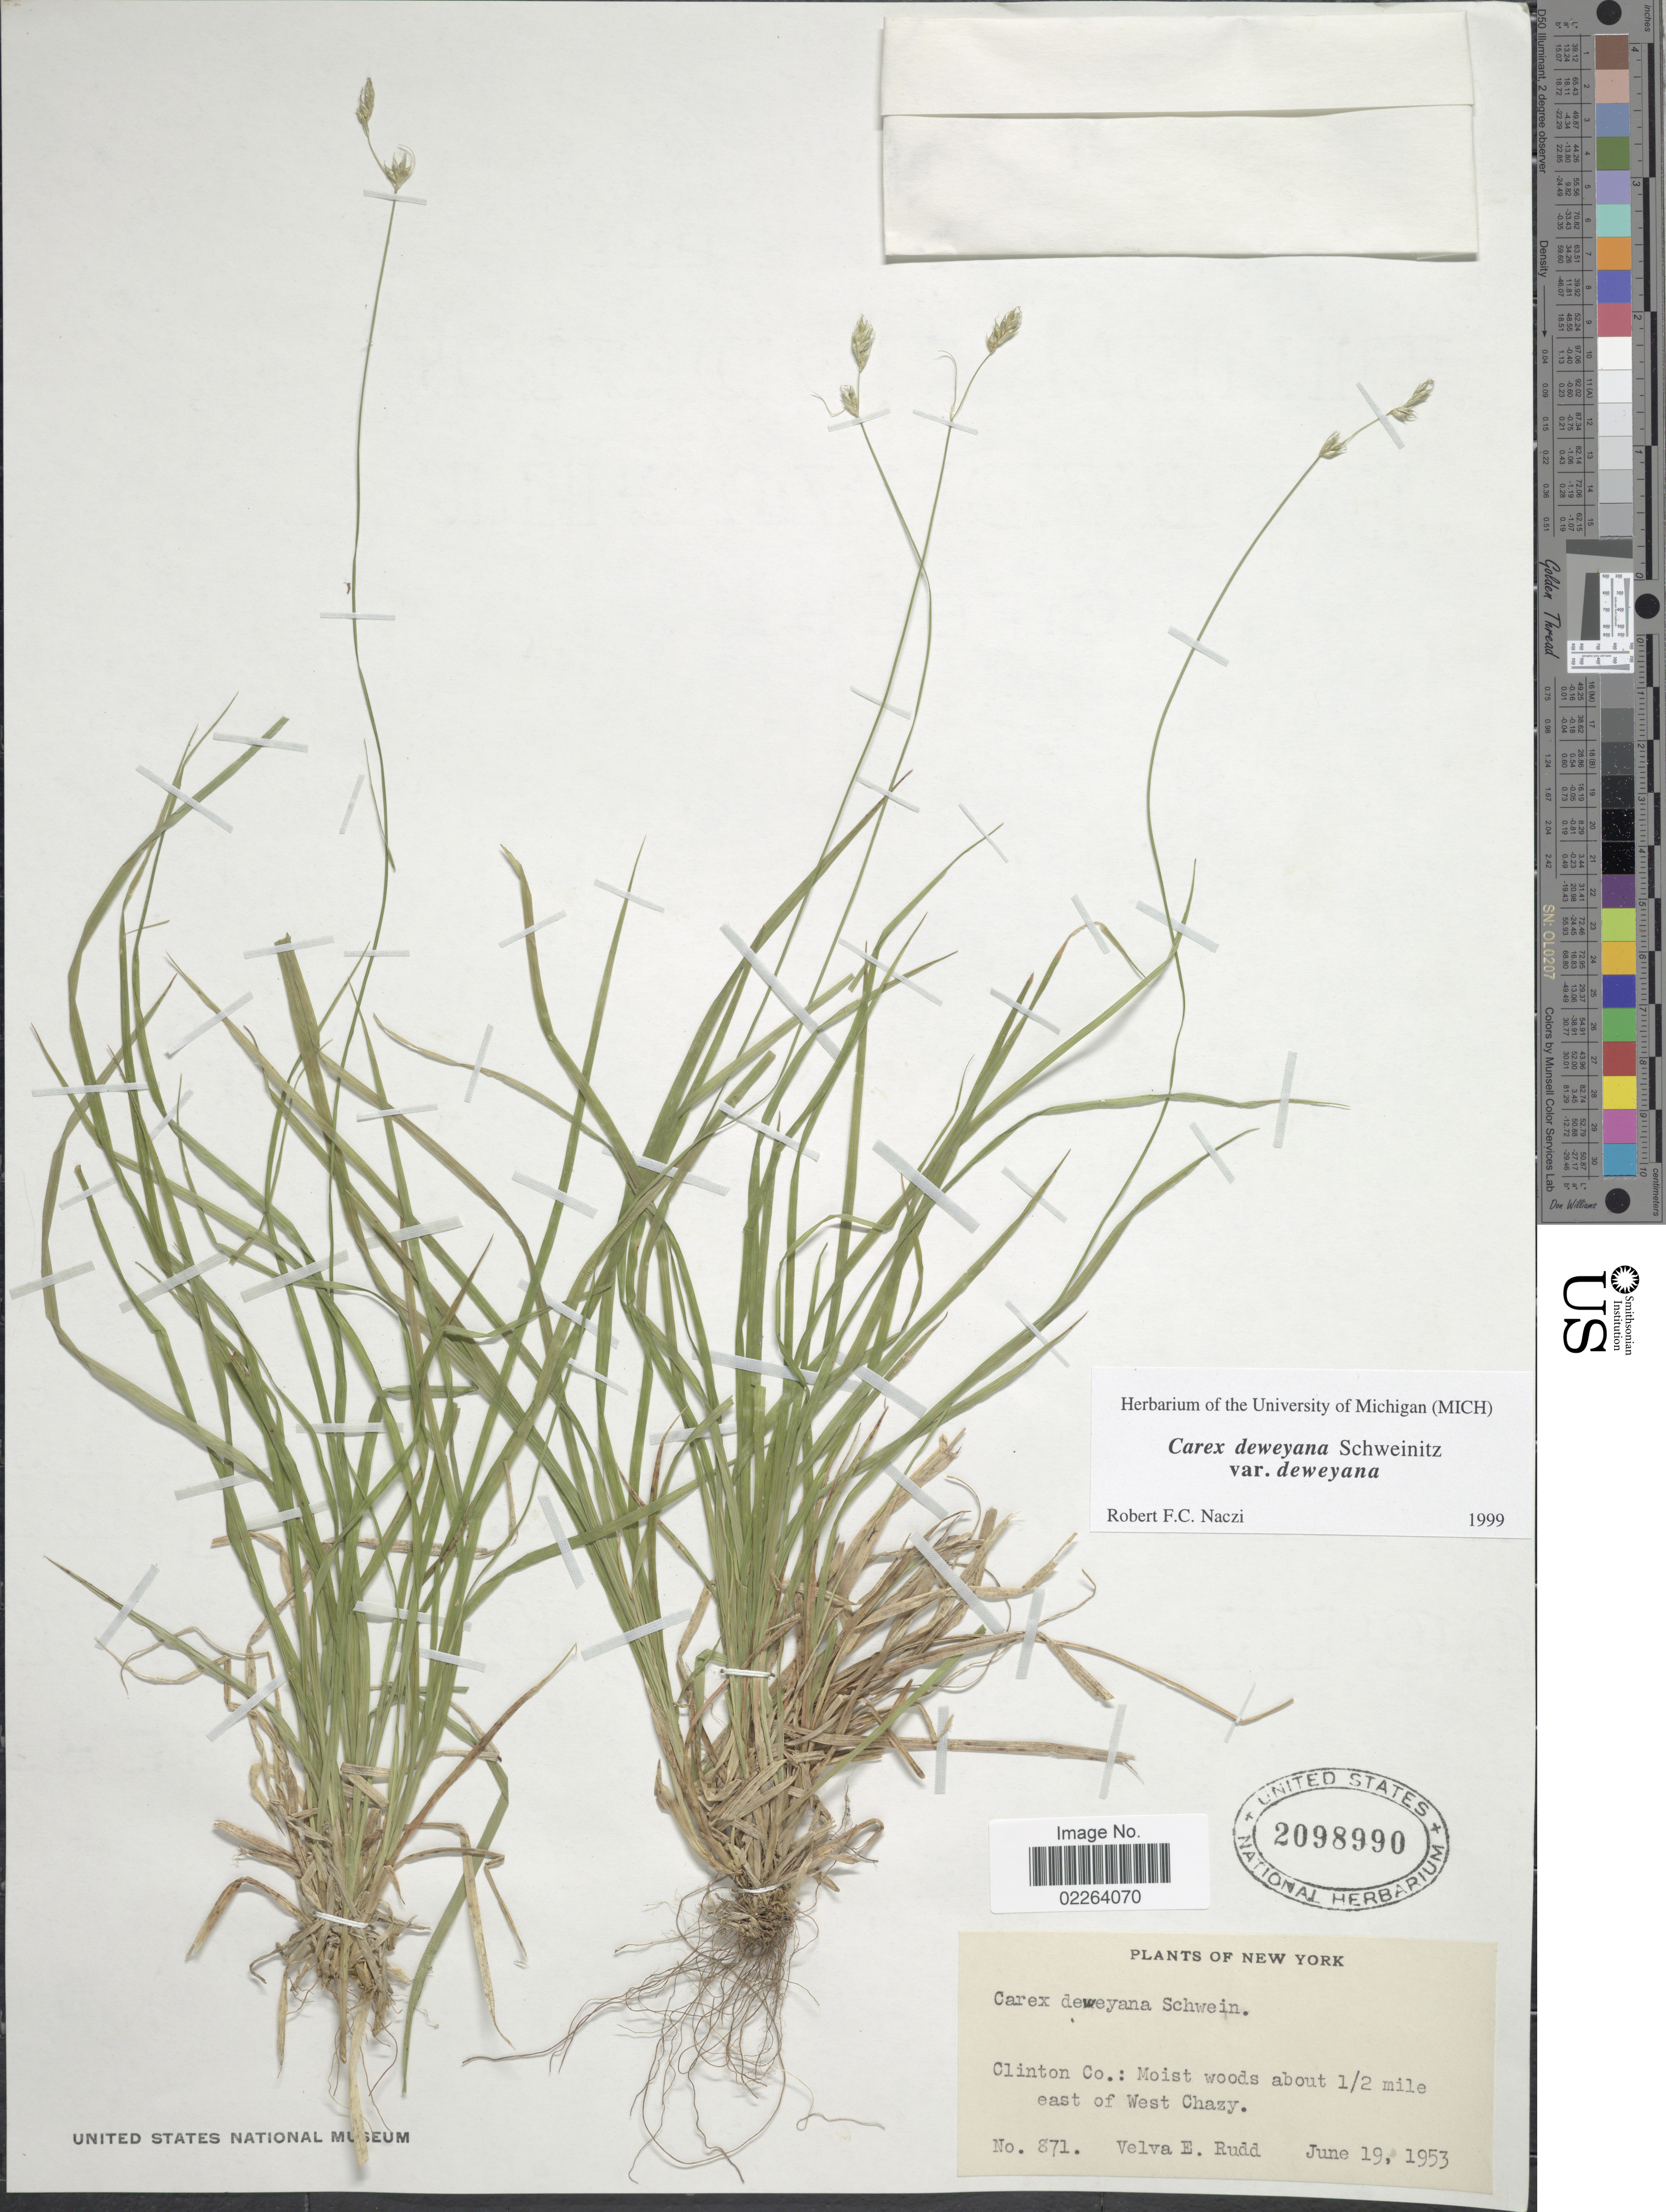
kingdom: Plantae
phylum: Tracheophyta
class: Liliopsida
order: Poales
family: Cyperaceae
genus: Carex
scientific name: Carex deweyana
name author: Schwein.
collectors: V. E. Rudd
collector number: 871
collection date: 1953-06-19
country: United States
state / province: New York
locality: Clinton Co.: moist woods about 1/2 mile east of West Chazy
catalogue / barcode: US 2098990